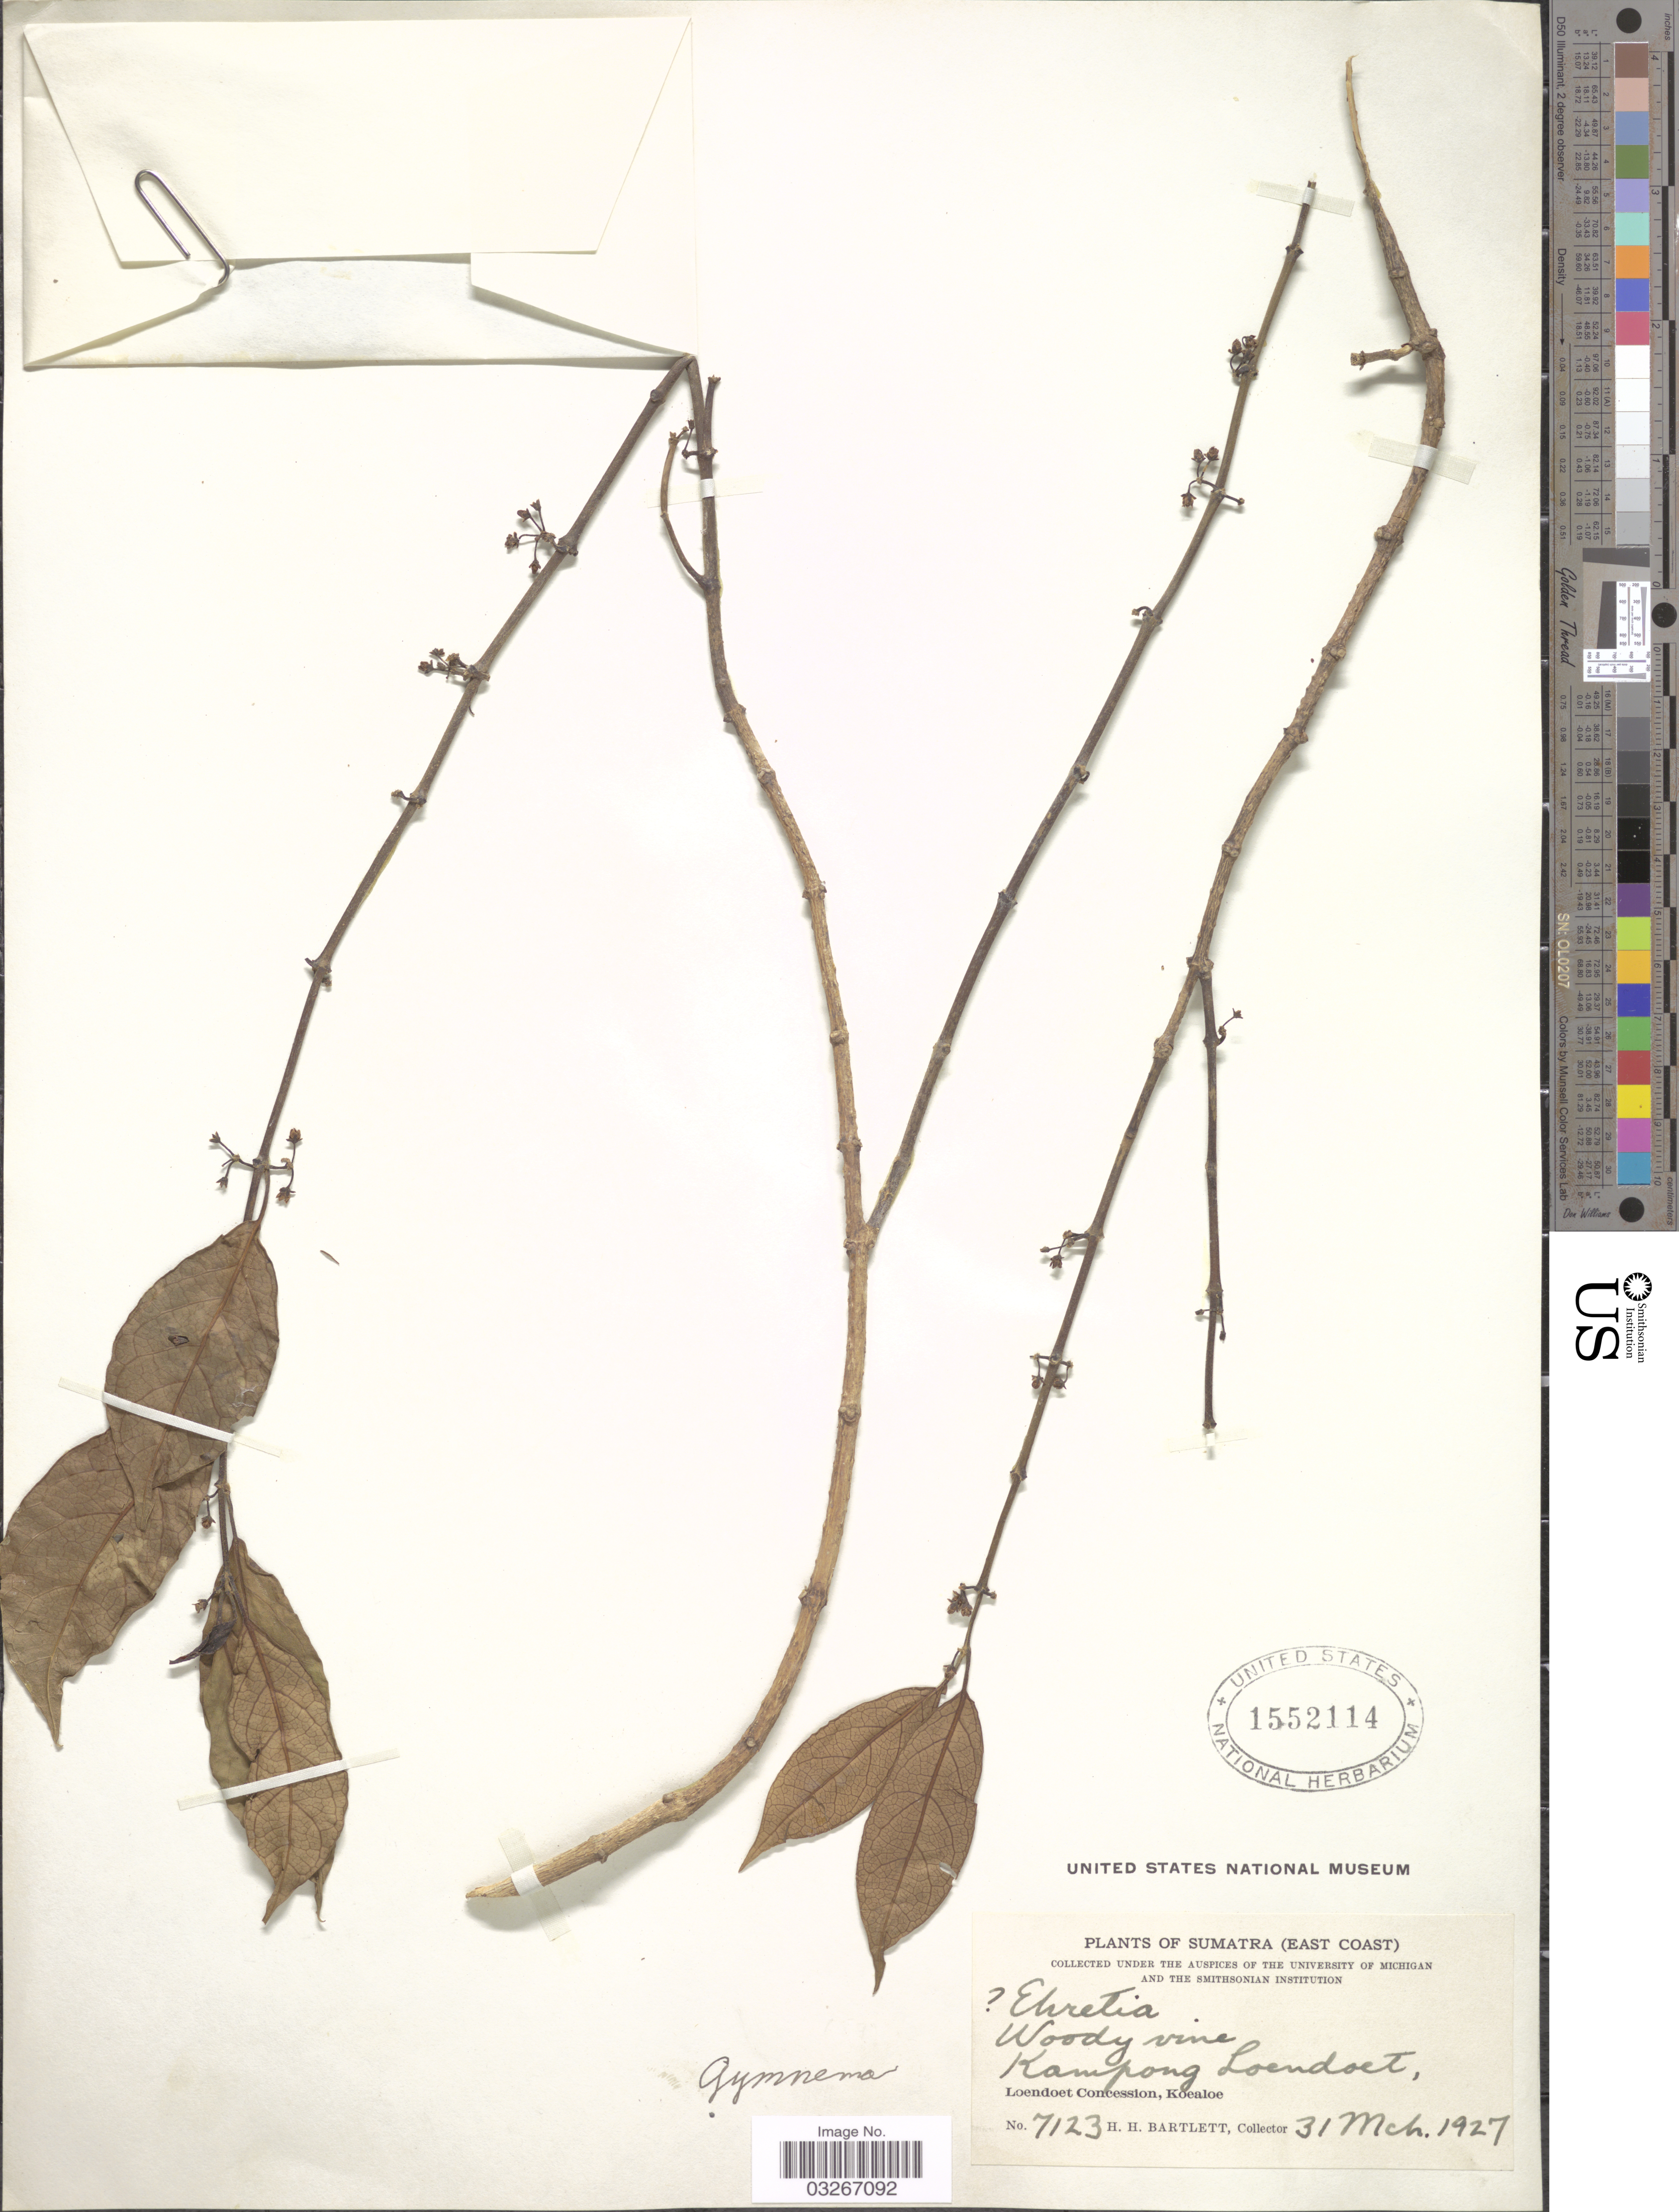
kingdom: Plantae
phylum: Tracheophyta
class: Magnoliopsida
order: Gentianales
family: Apocynaceae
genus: Gymnema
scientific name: Gymnema sp.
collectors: H. H. Bartlett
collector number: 7123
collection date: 1927-03-31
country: Indonesia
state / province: Sumatra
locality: (East Coast). Kampong Loendoet, Loendoet Concession,Koealoe.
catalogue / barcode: US 1552114